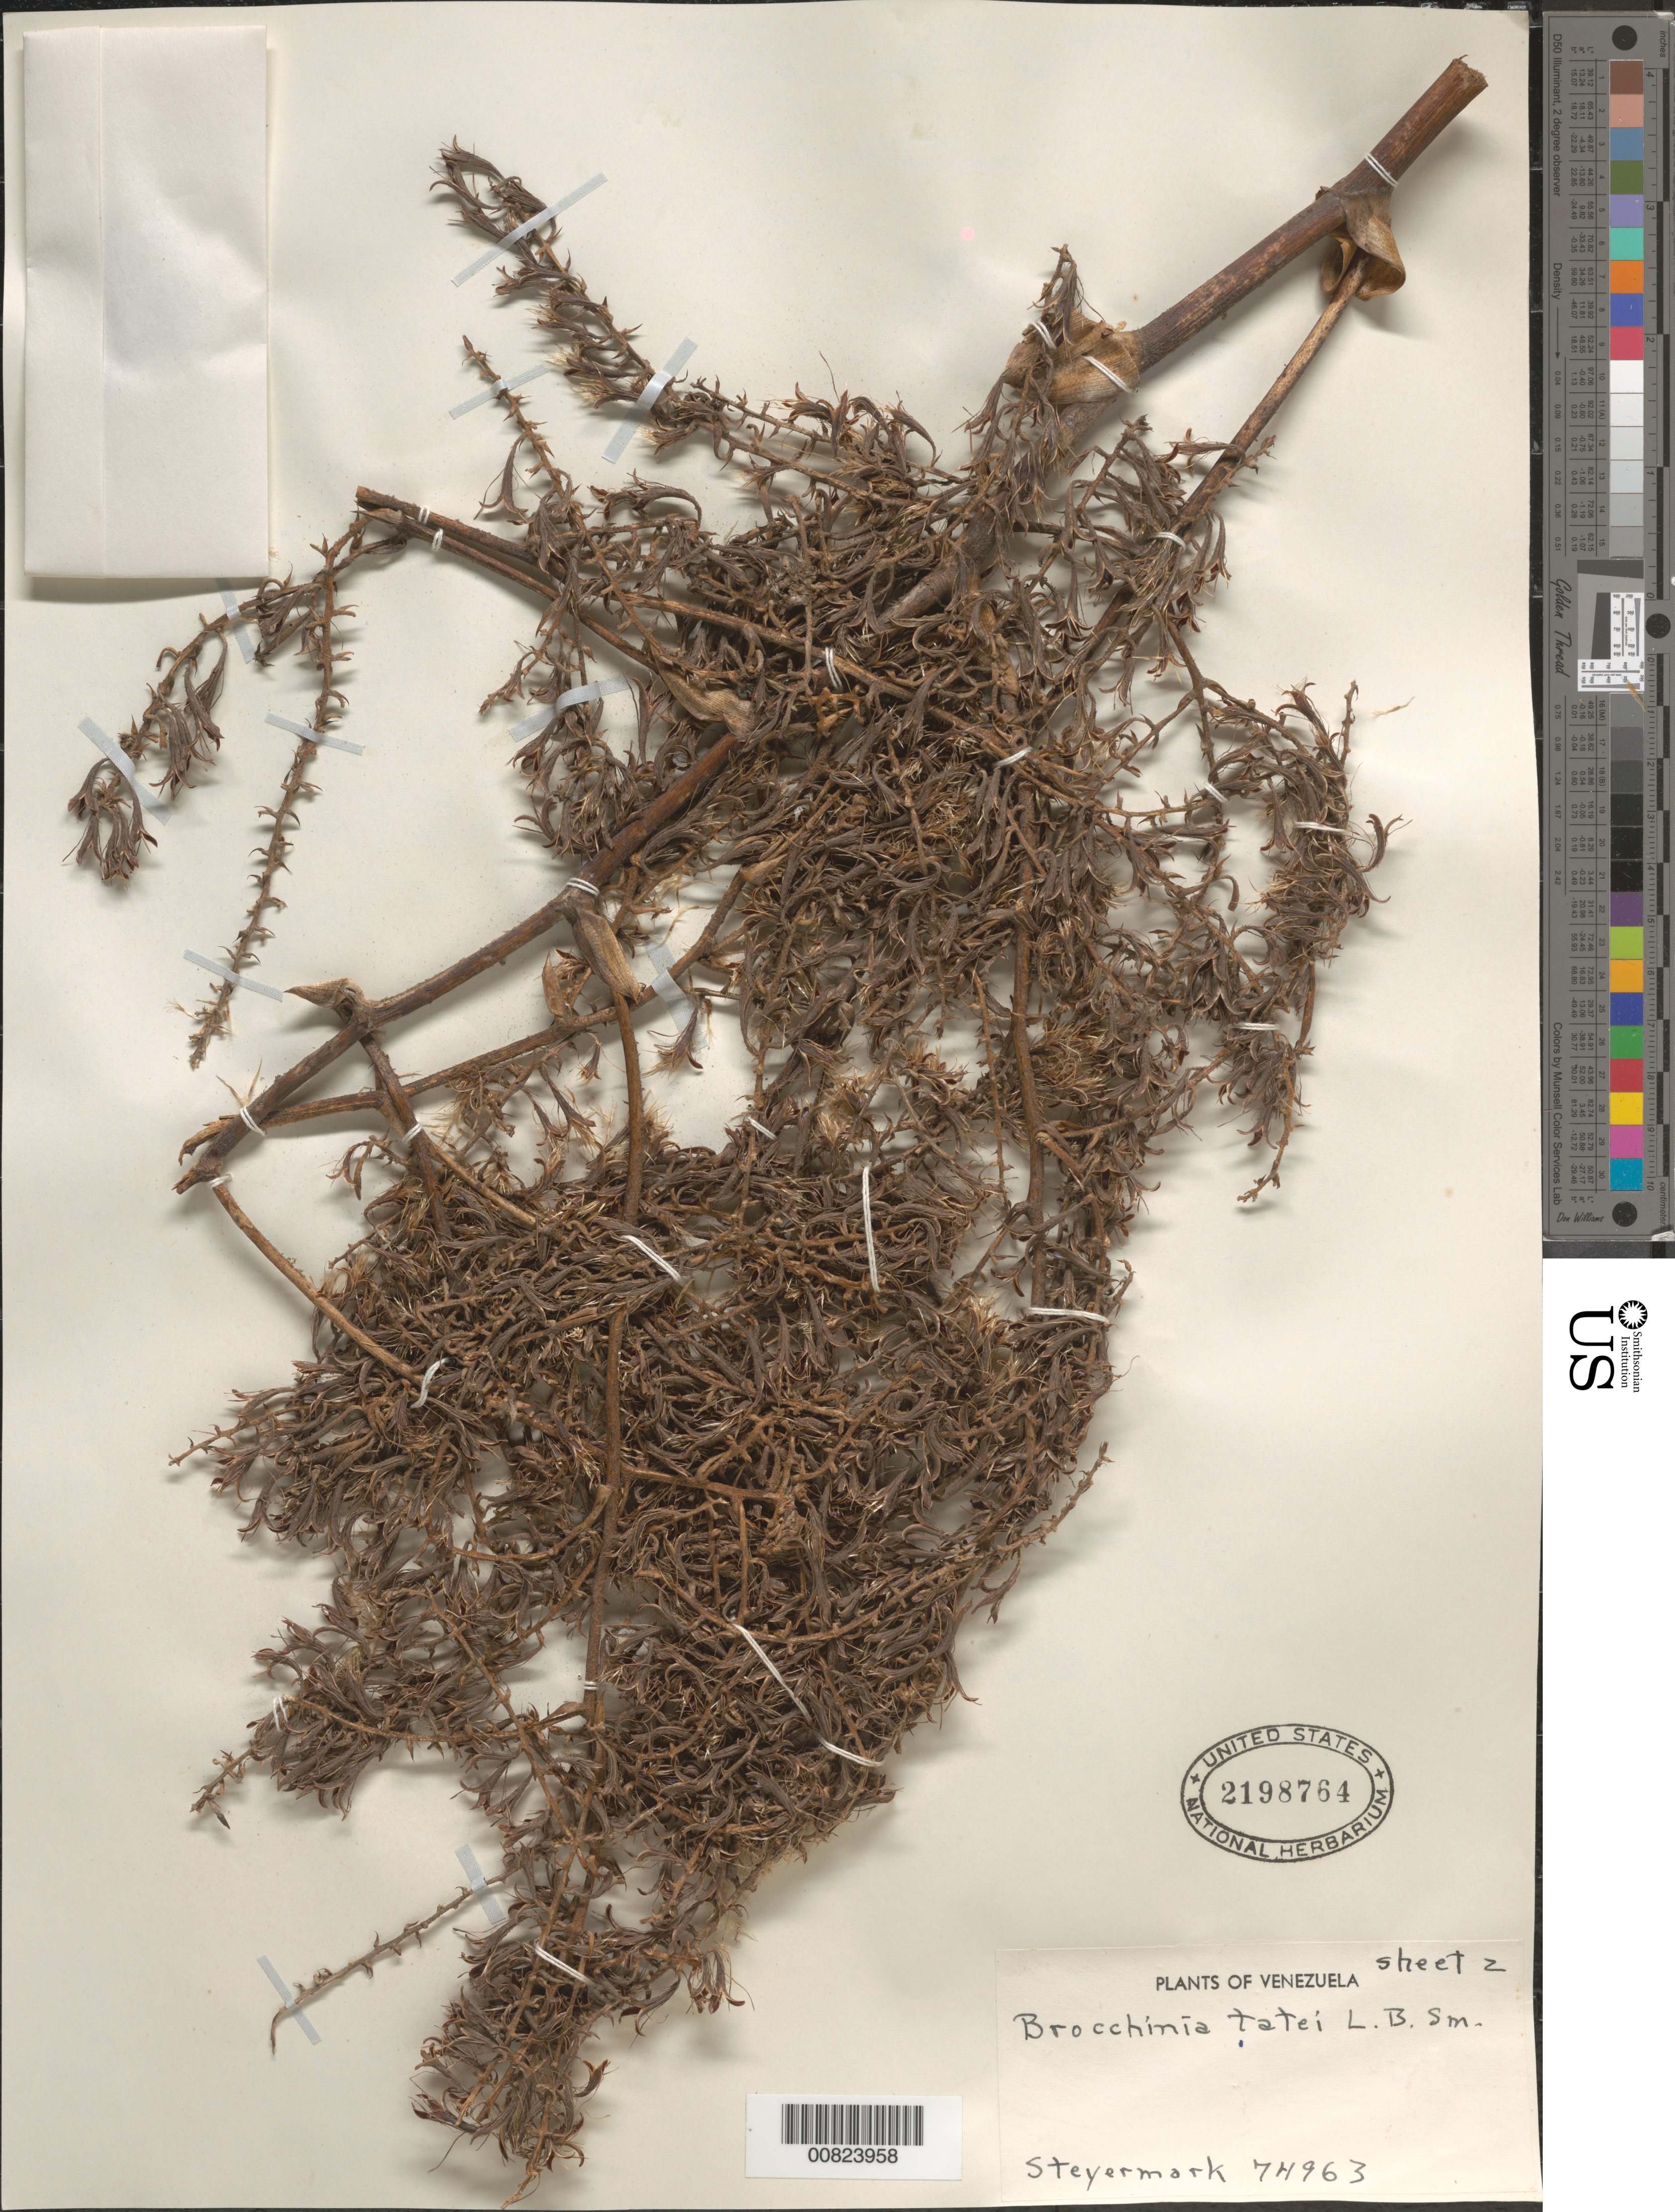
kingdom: Plantae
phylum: Tracheophyta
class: Liliopsida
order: Poales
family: Bromeliaceae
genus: Brocchinia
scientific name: Brocchinia tatei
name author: L.B. Sm.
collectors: Steyermark, --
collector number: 74963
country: Venezuela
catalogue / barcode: US 2198764